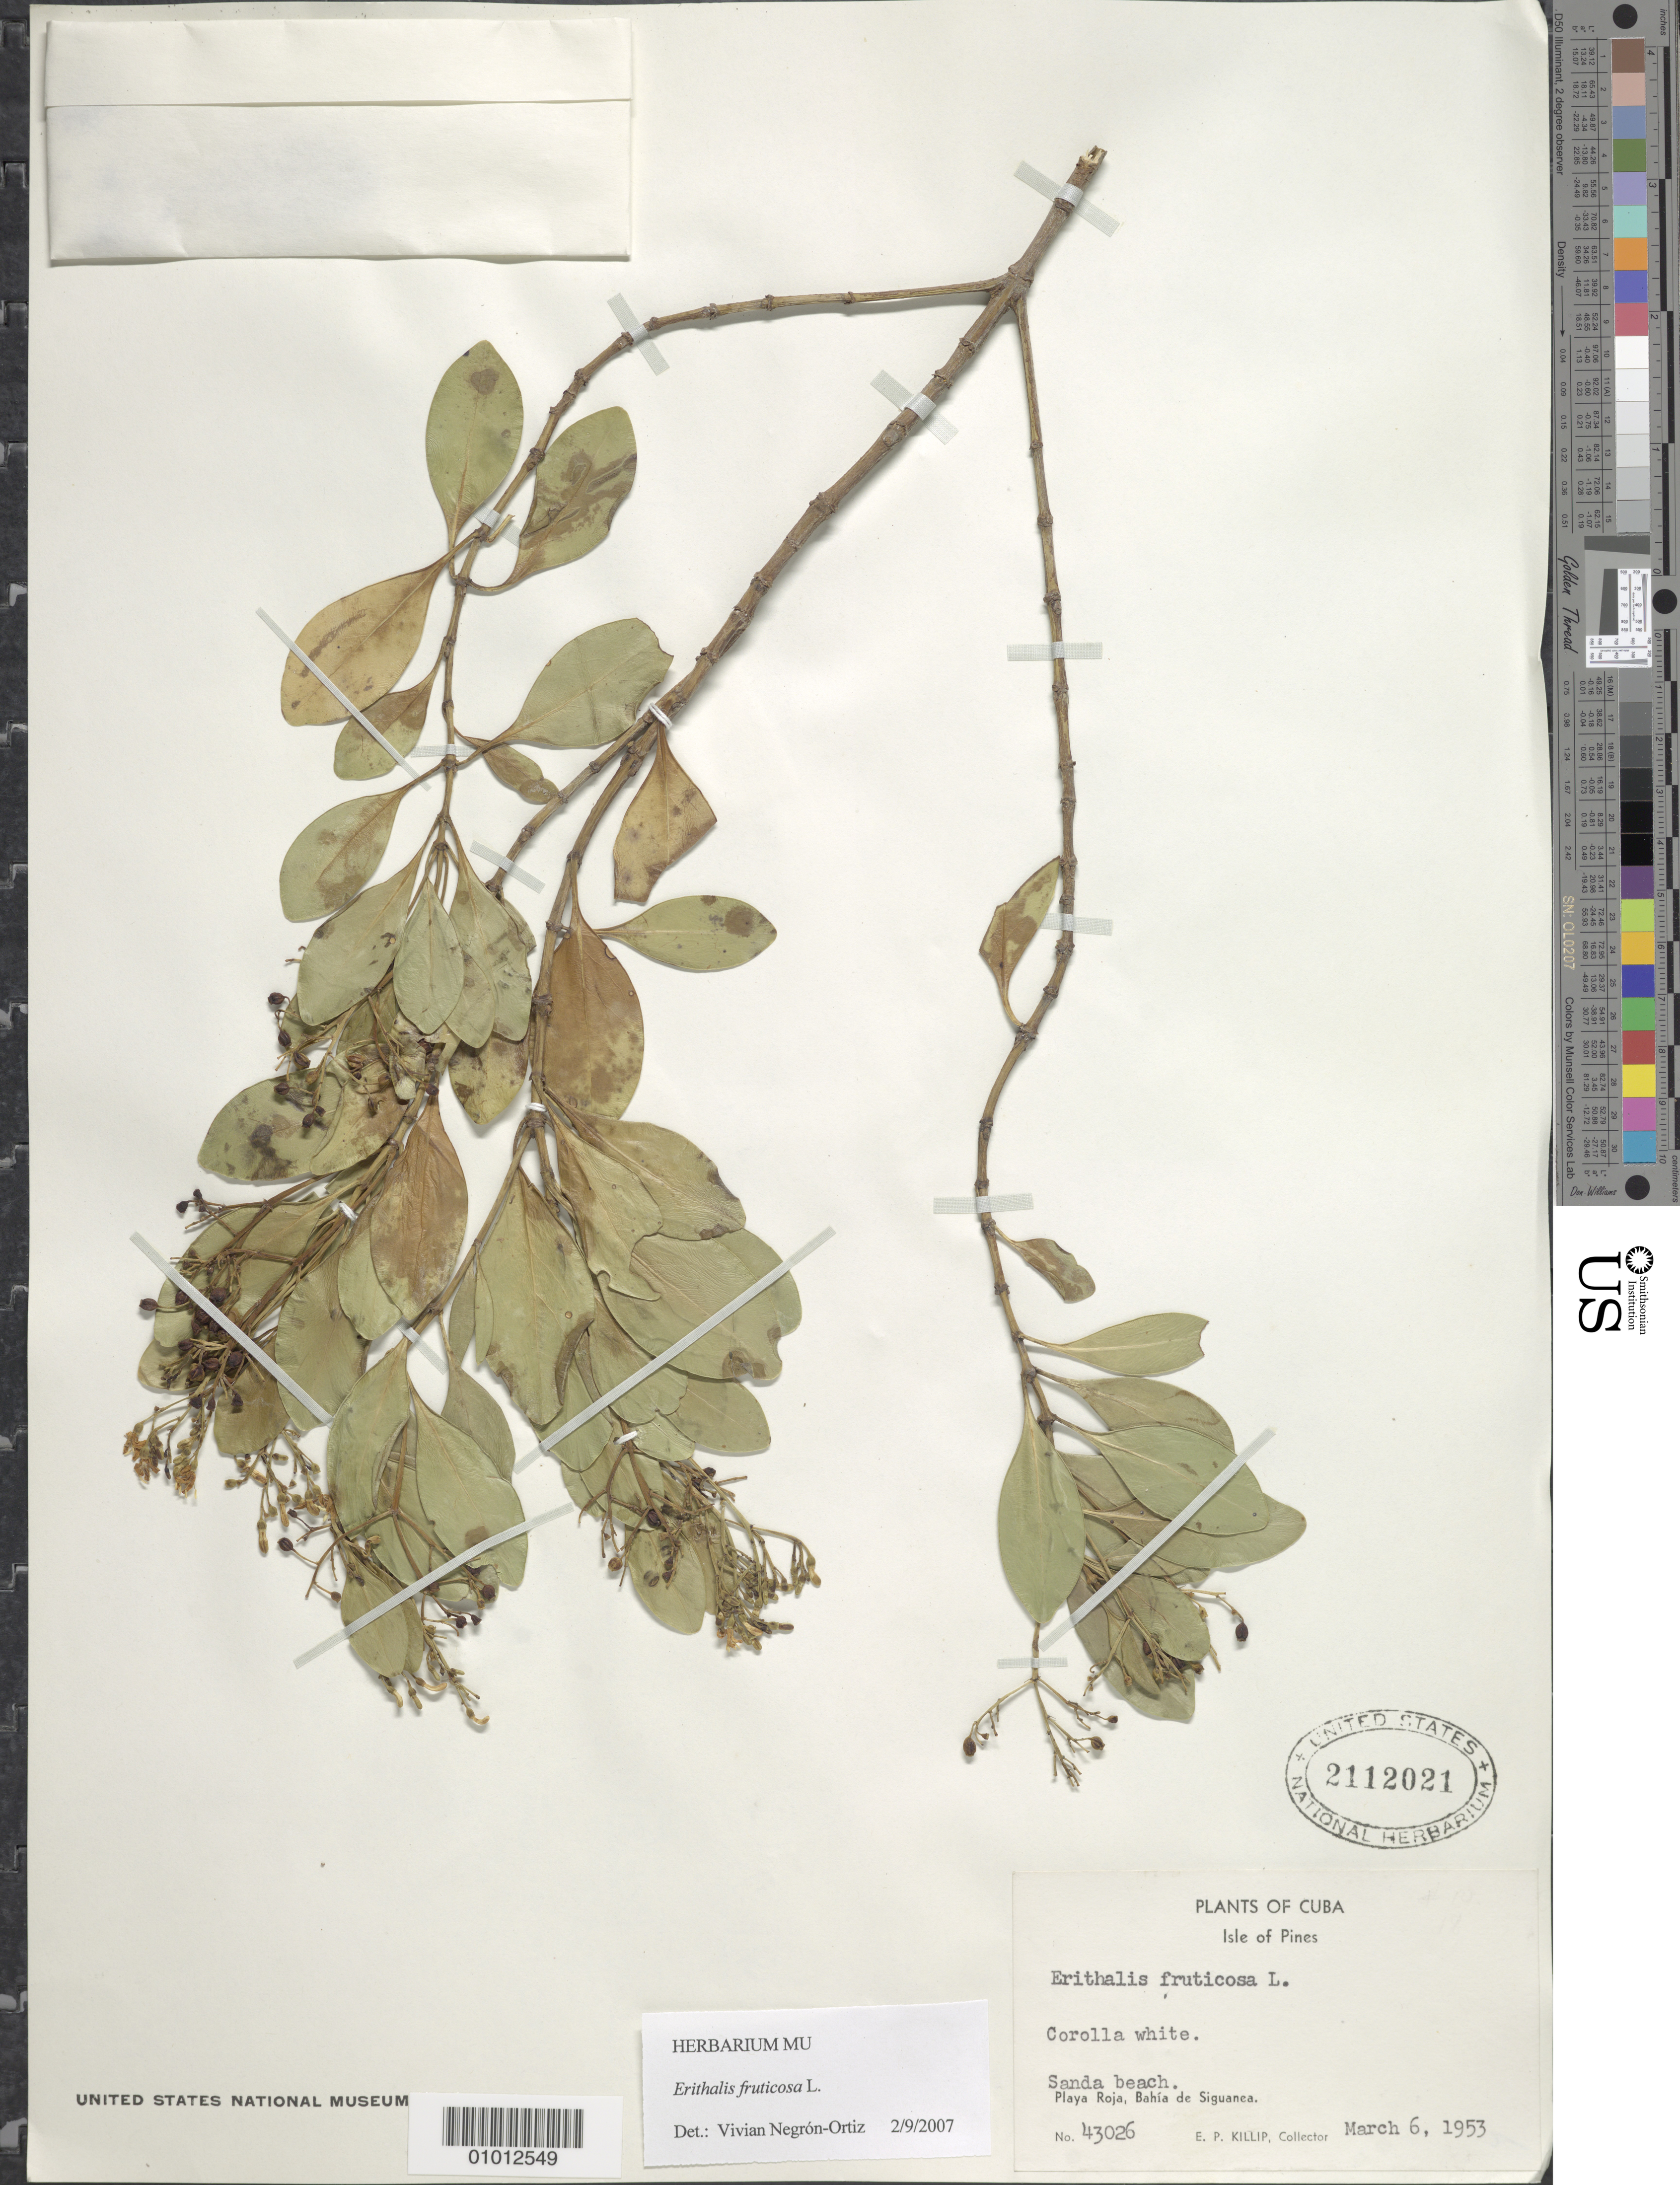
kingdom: Plantae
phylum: Tracheophyta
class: Magnoliopsida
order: Gentianales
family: Rubiaceae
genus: Erithalis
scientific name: Erithalis fruticosa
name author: L.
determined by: Negrón-Ortiz, V.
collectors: E. P. Killip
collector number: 43026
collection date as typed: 06 Mar 1953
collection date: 1953-03-06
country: Cuba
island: Isla de la Juventud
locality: Playa Roja, Bahia de Siguanea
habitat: Sandy beach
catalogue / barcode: US 2112021